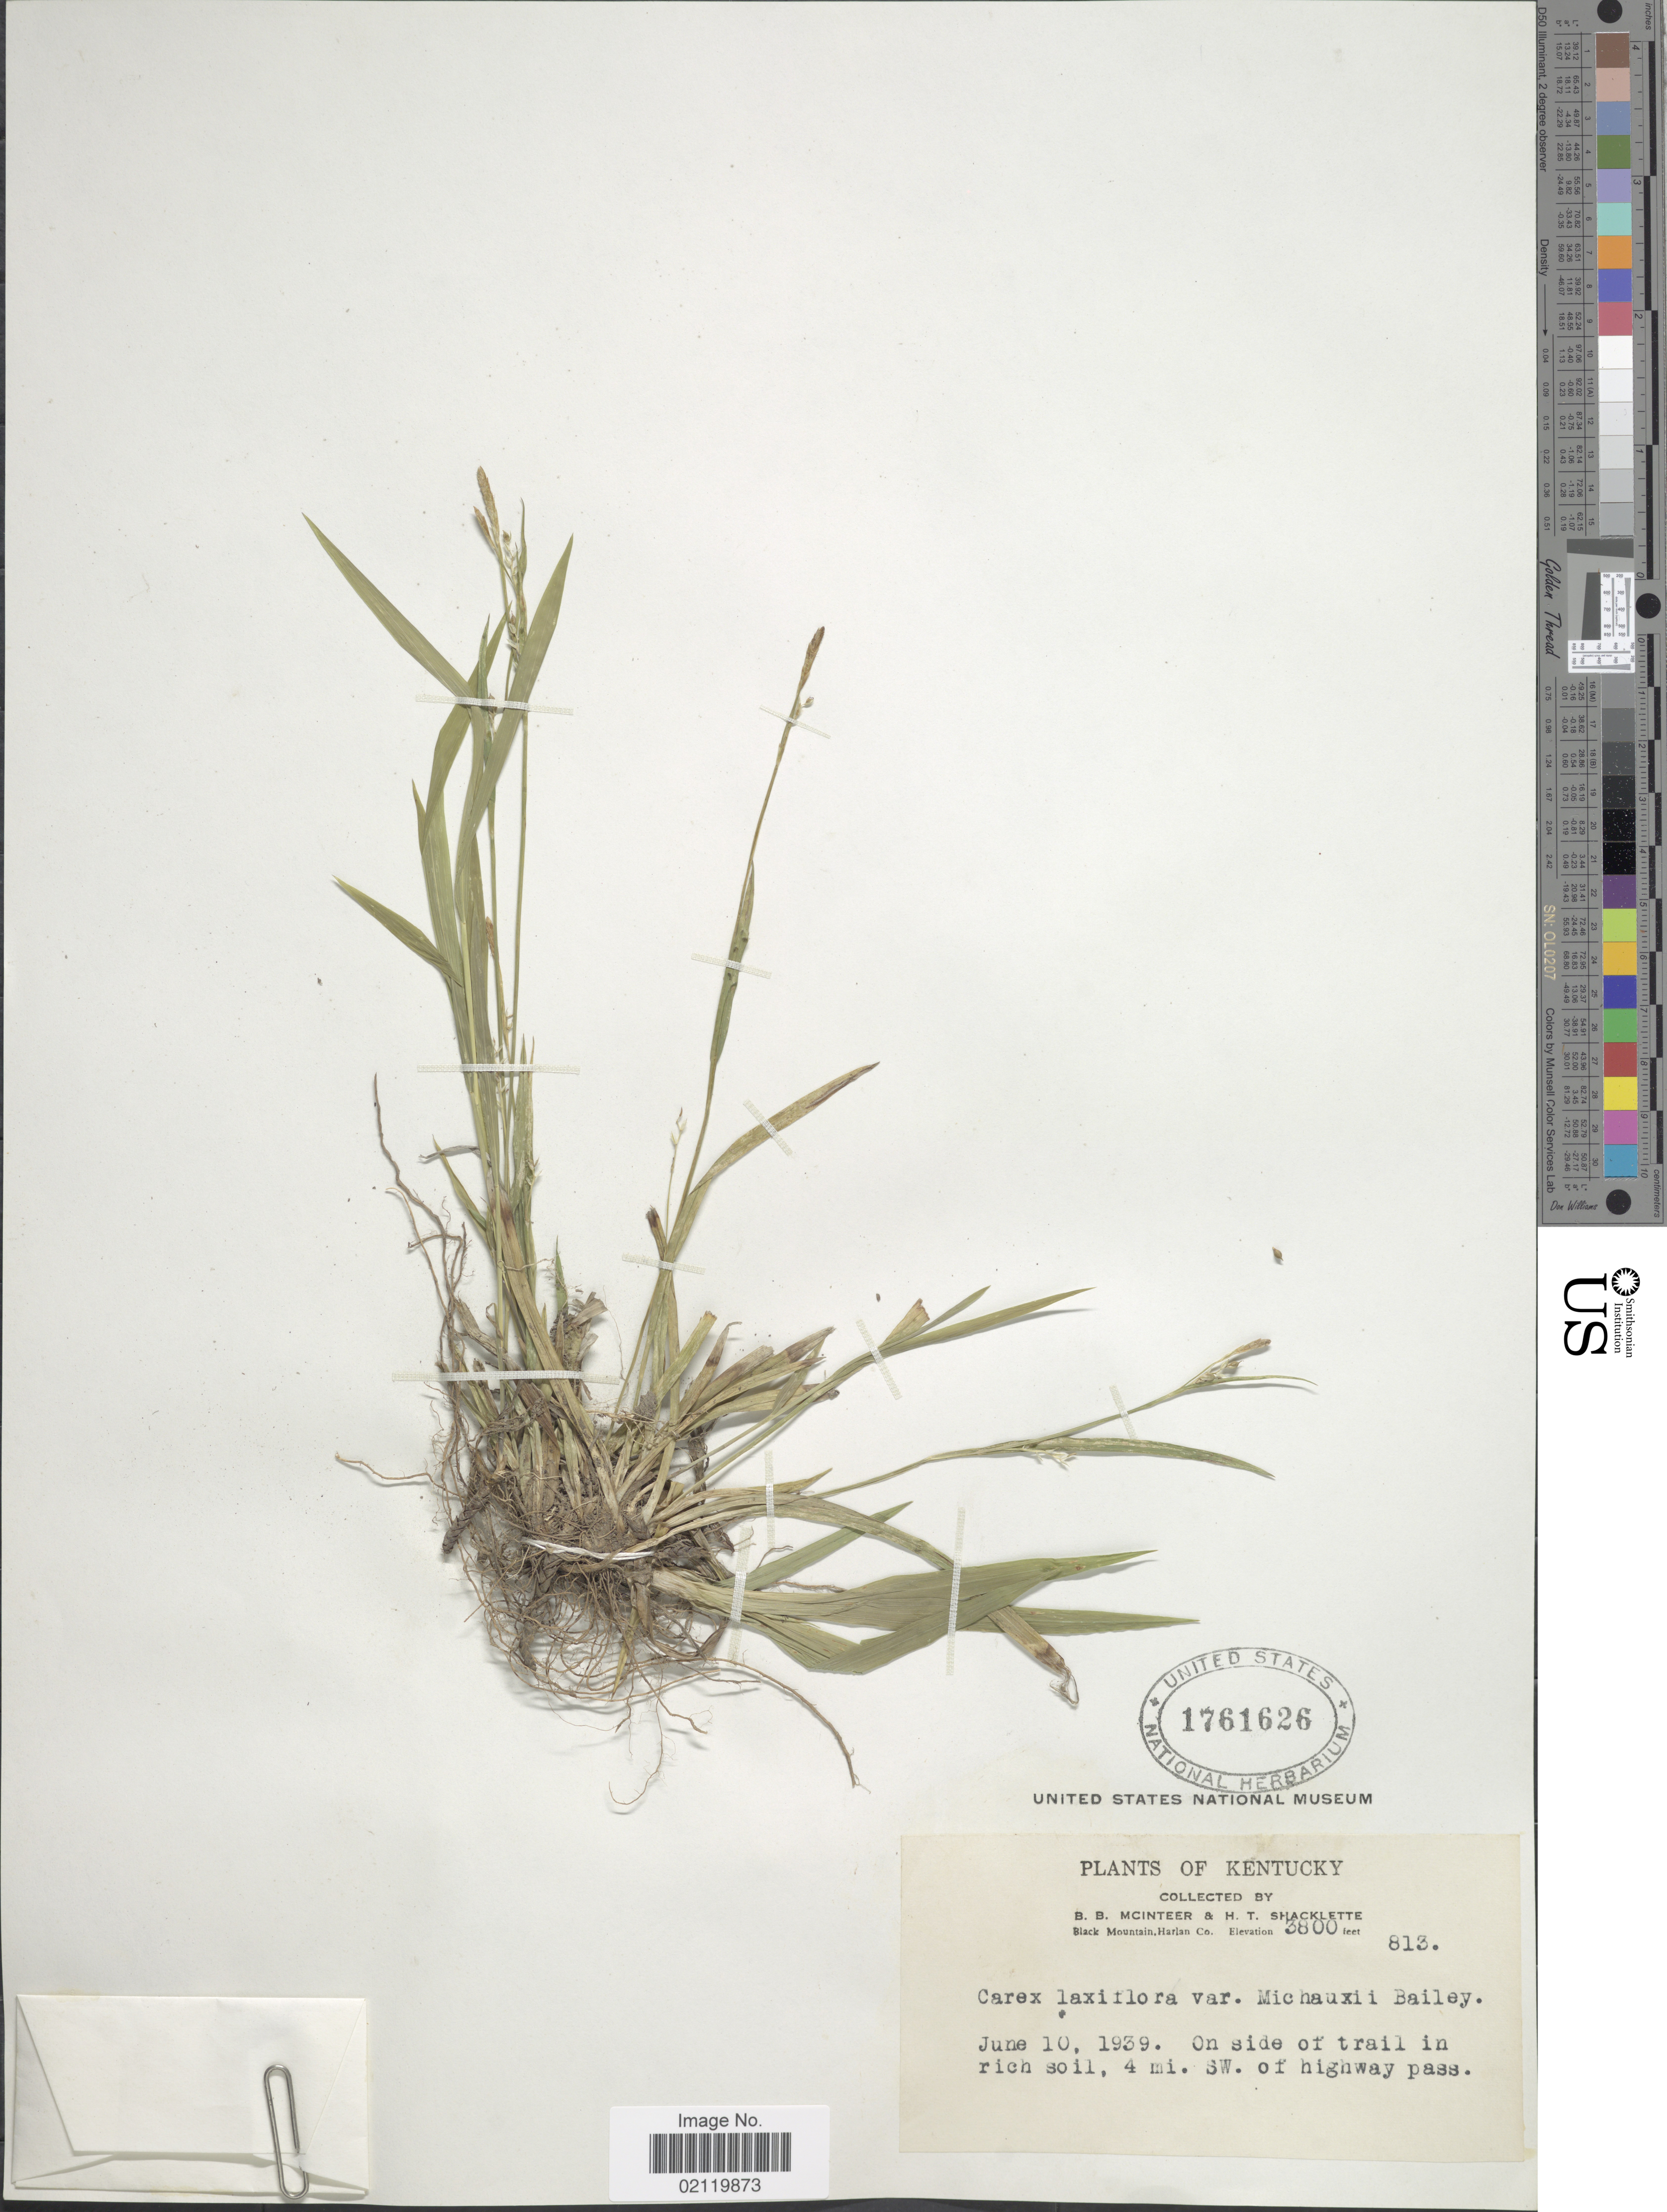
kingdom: Plantae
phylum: Tracheophyta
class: Liliopsida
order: Poales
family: Cyperaceae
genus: Carex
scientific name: Carex laxiflora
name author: Lam.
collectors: B. McInteer & H. Shacklette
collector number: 813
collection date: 1939-06-10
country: United States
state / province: Kentucky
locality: Black Mountain, Harlan Co. On side of trail in rich soil, 4 mi. SW. of highway pass.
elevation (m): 1158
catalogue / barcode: US 1761626